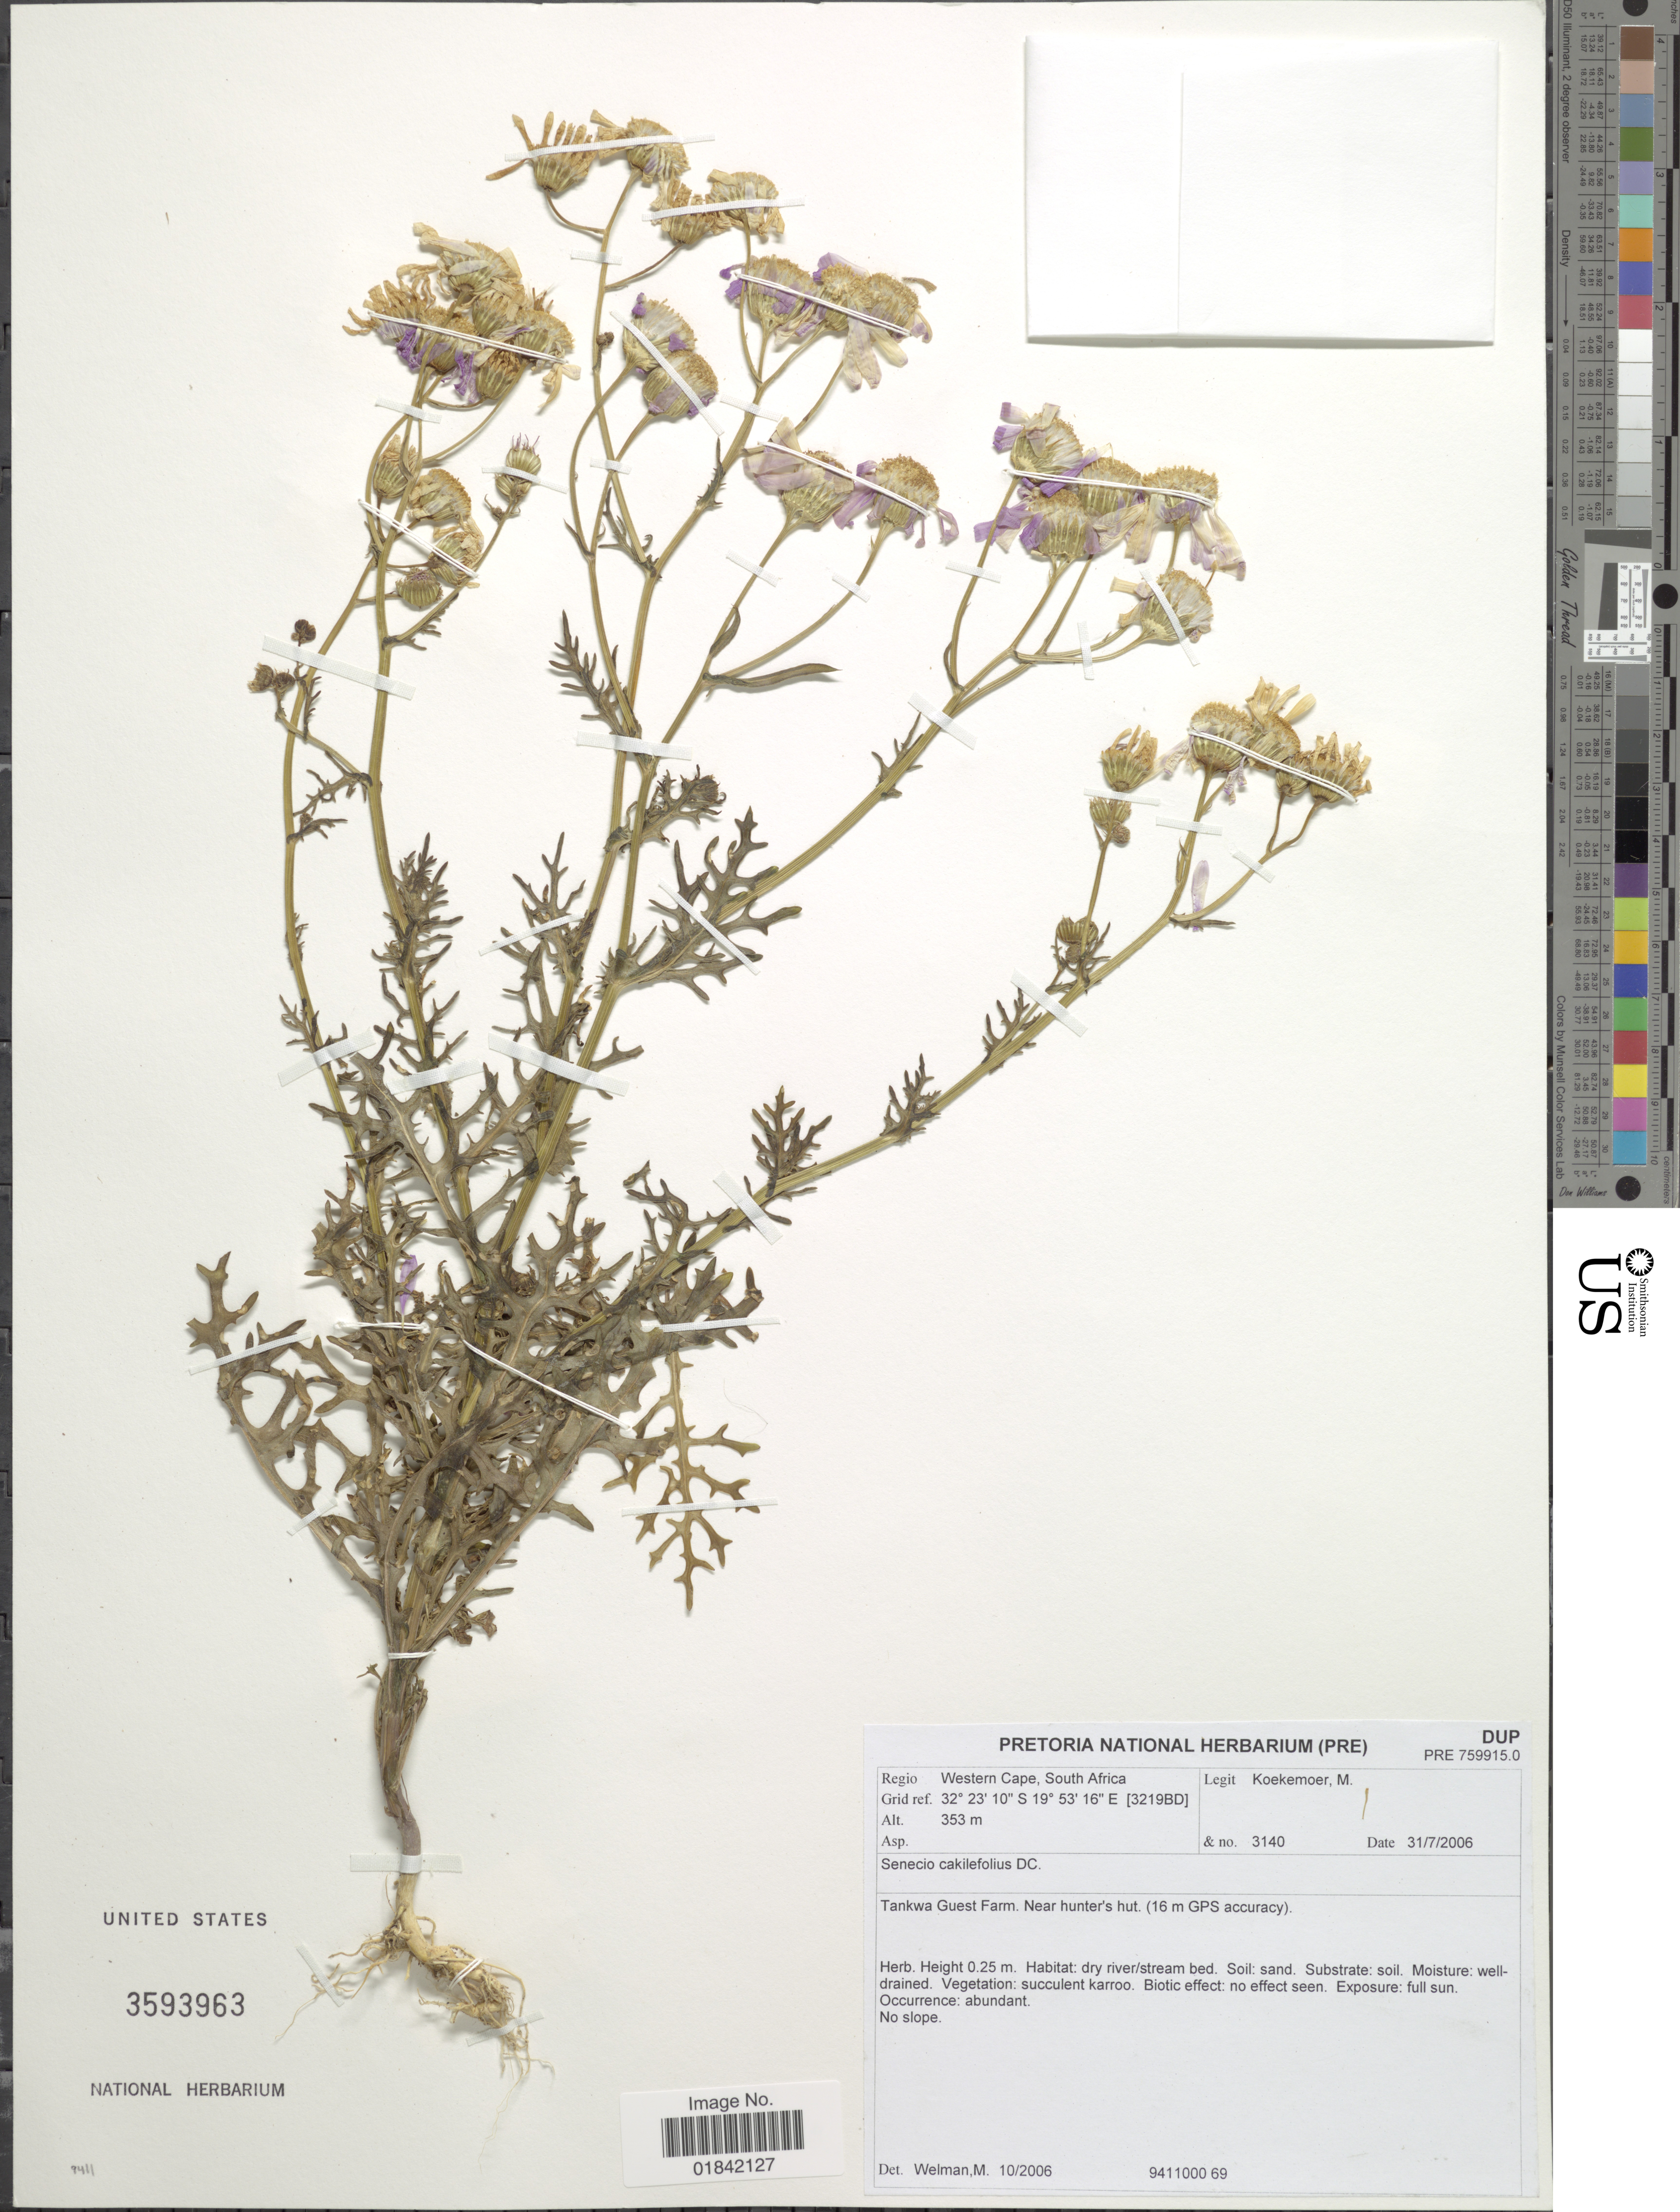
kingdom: Plantae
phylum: Tracheophyta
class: Magnoliopsida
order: Asterales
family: Asteraceae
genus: Senecio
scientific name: Senecio cakilefolius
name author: DC.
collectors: M. Koekemoer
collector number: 3140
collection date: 2006-07-31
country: South Africa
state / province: Western Cape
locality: Tankwa Guest Farm, near hunter's hut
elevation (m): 353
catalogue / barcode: US 3593963